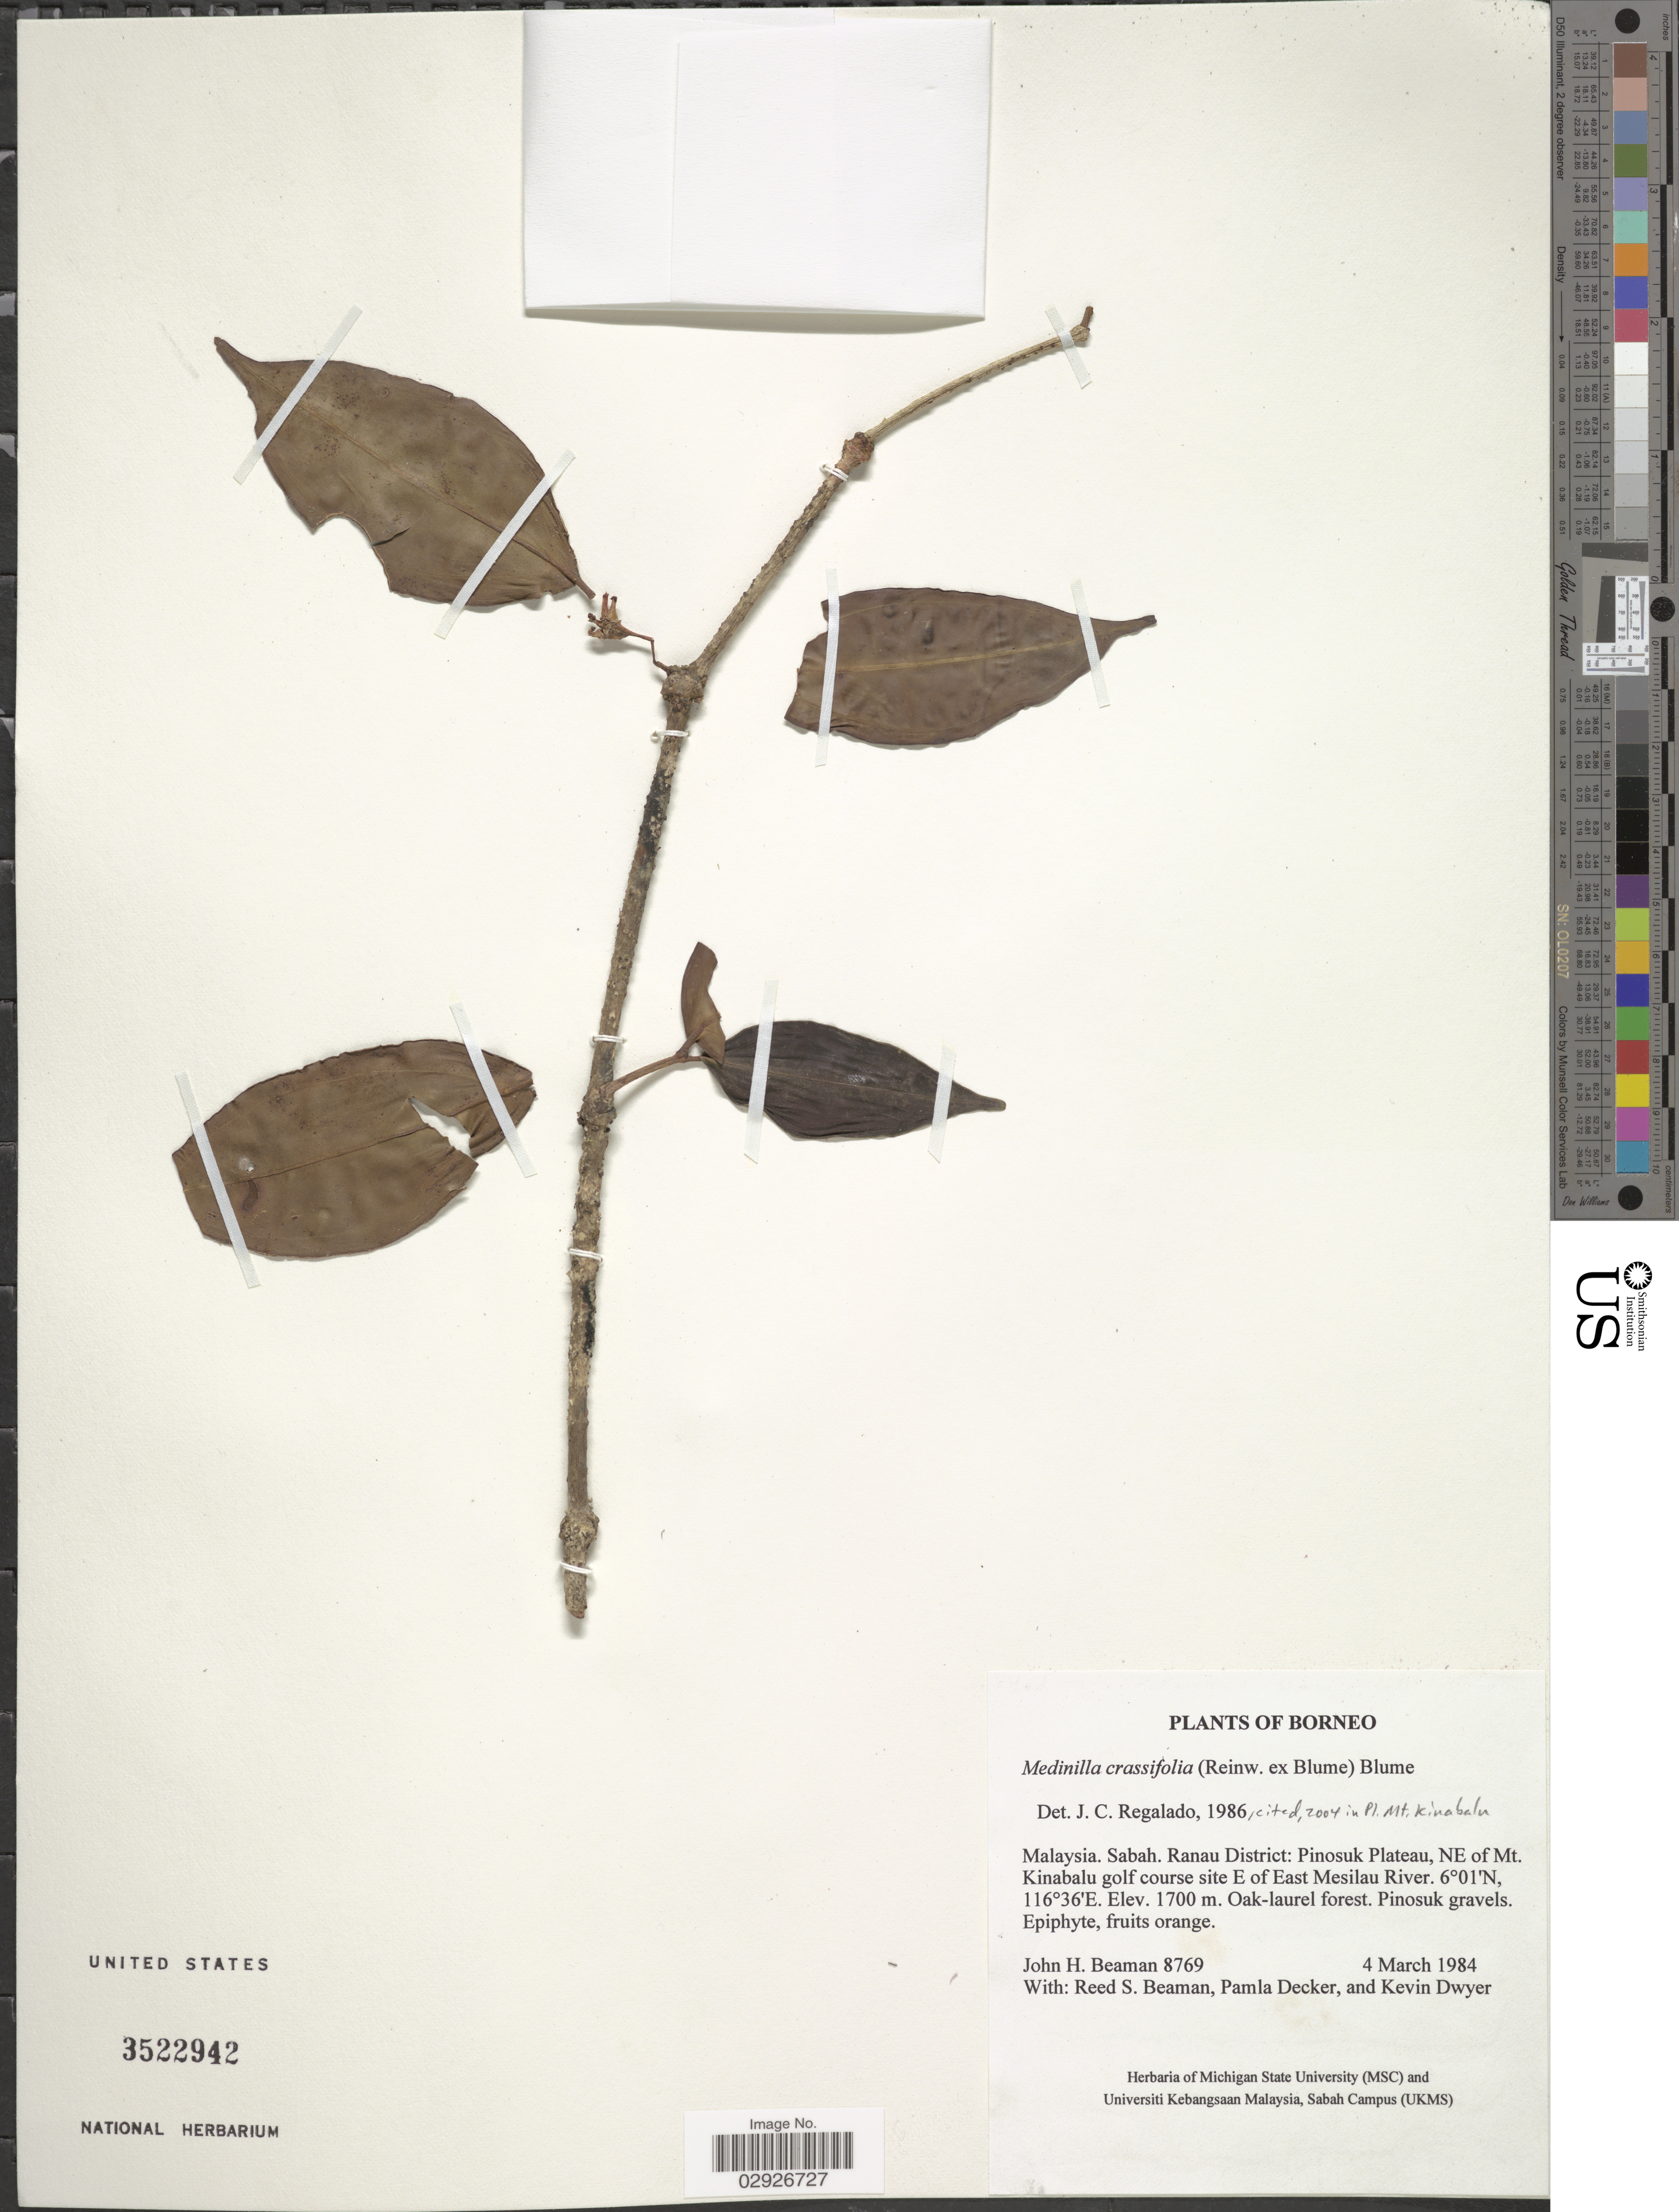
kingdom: Plantae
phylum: Tracheophyta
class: Magnoliopsida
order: Myrtales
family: Melastomataceae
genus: Medinilla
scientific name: Medinilla crassifolia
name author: Blume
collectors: J. H. Beaman, R. S. Beaman, P. Decker & K. Dwyer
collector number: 8769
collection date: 1984-03-04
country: Malaysia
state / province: Sabah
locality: Borneo. Ranau District: Pinosuk Plateau, NE of Mt. Kinabalu golf course site E of East Mesilau River.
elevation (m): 1700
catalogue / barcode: US 3522942